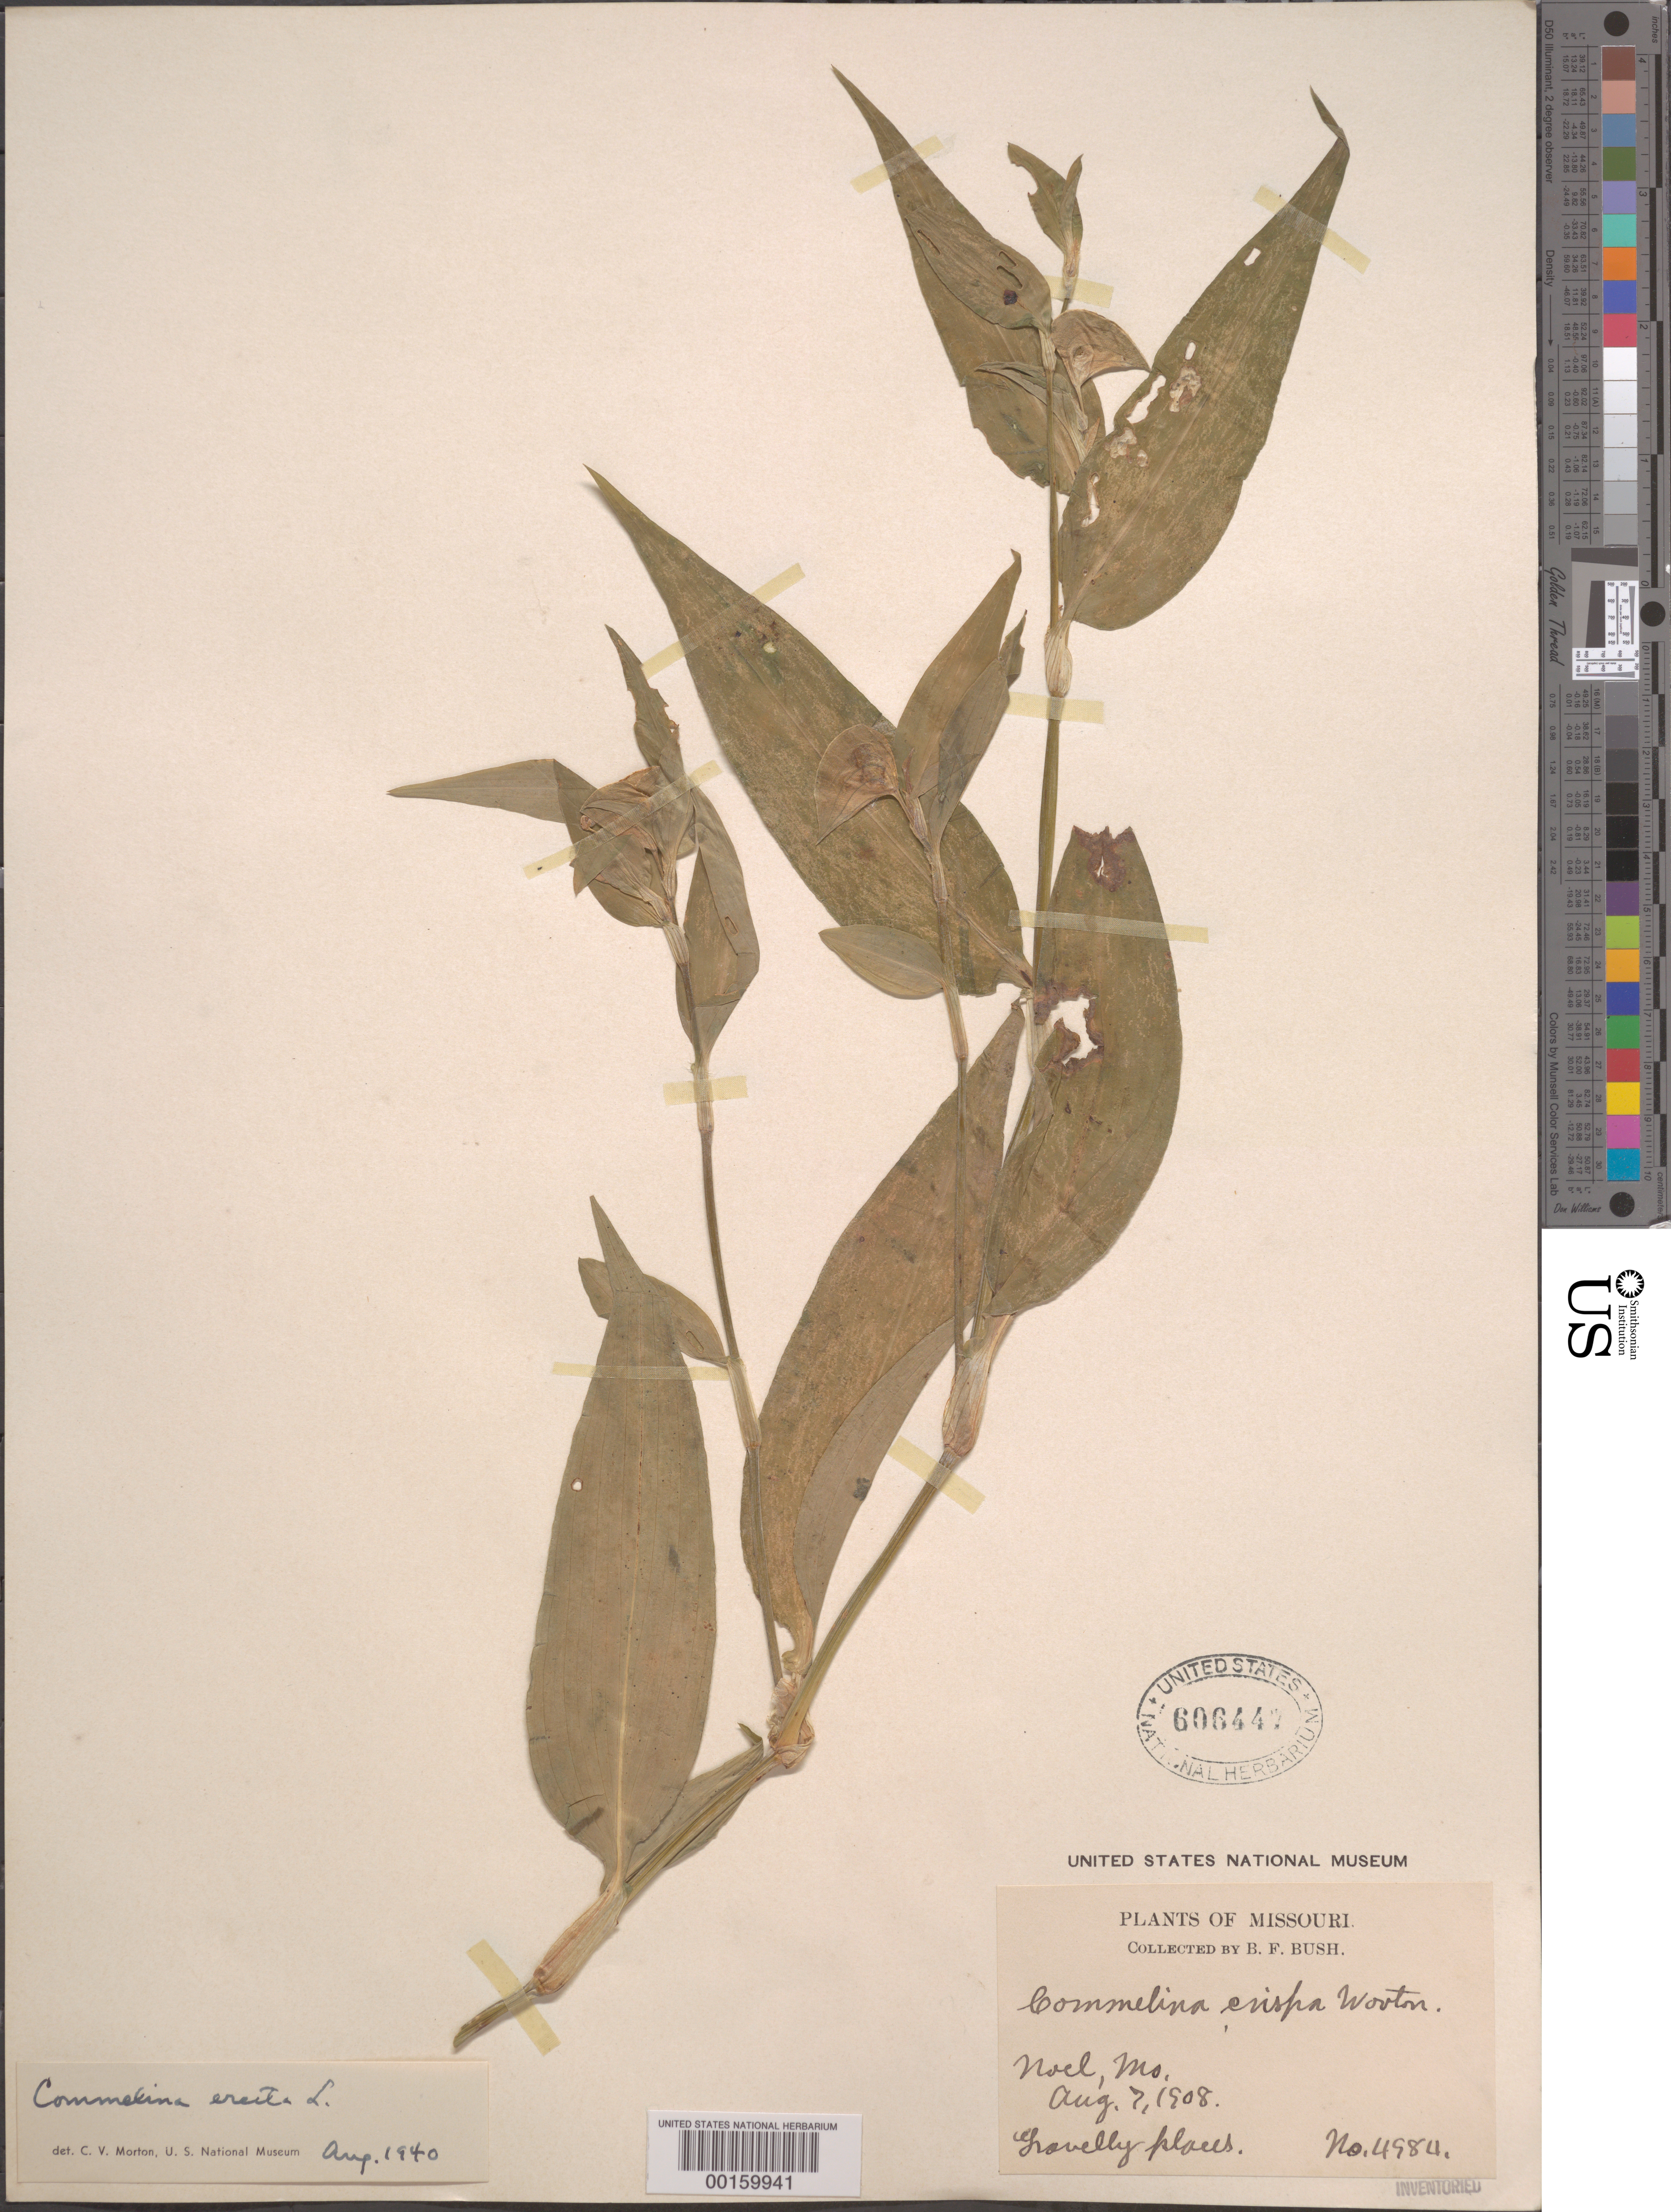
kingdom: Plantae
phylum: Tracheophyta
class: Liliopsida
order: Commelinales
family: Commelinaceae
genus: Commelina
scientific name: Commelina erecta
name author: L.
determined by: Morton, C. V.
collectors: B. F. Bush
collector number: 4984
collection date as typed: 07 Aug 1908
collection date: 1908-08-07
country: United States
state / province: Missouri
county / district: Mcdonald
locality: Noel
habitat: Gravelly places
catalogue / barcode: US 606447